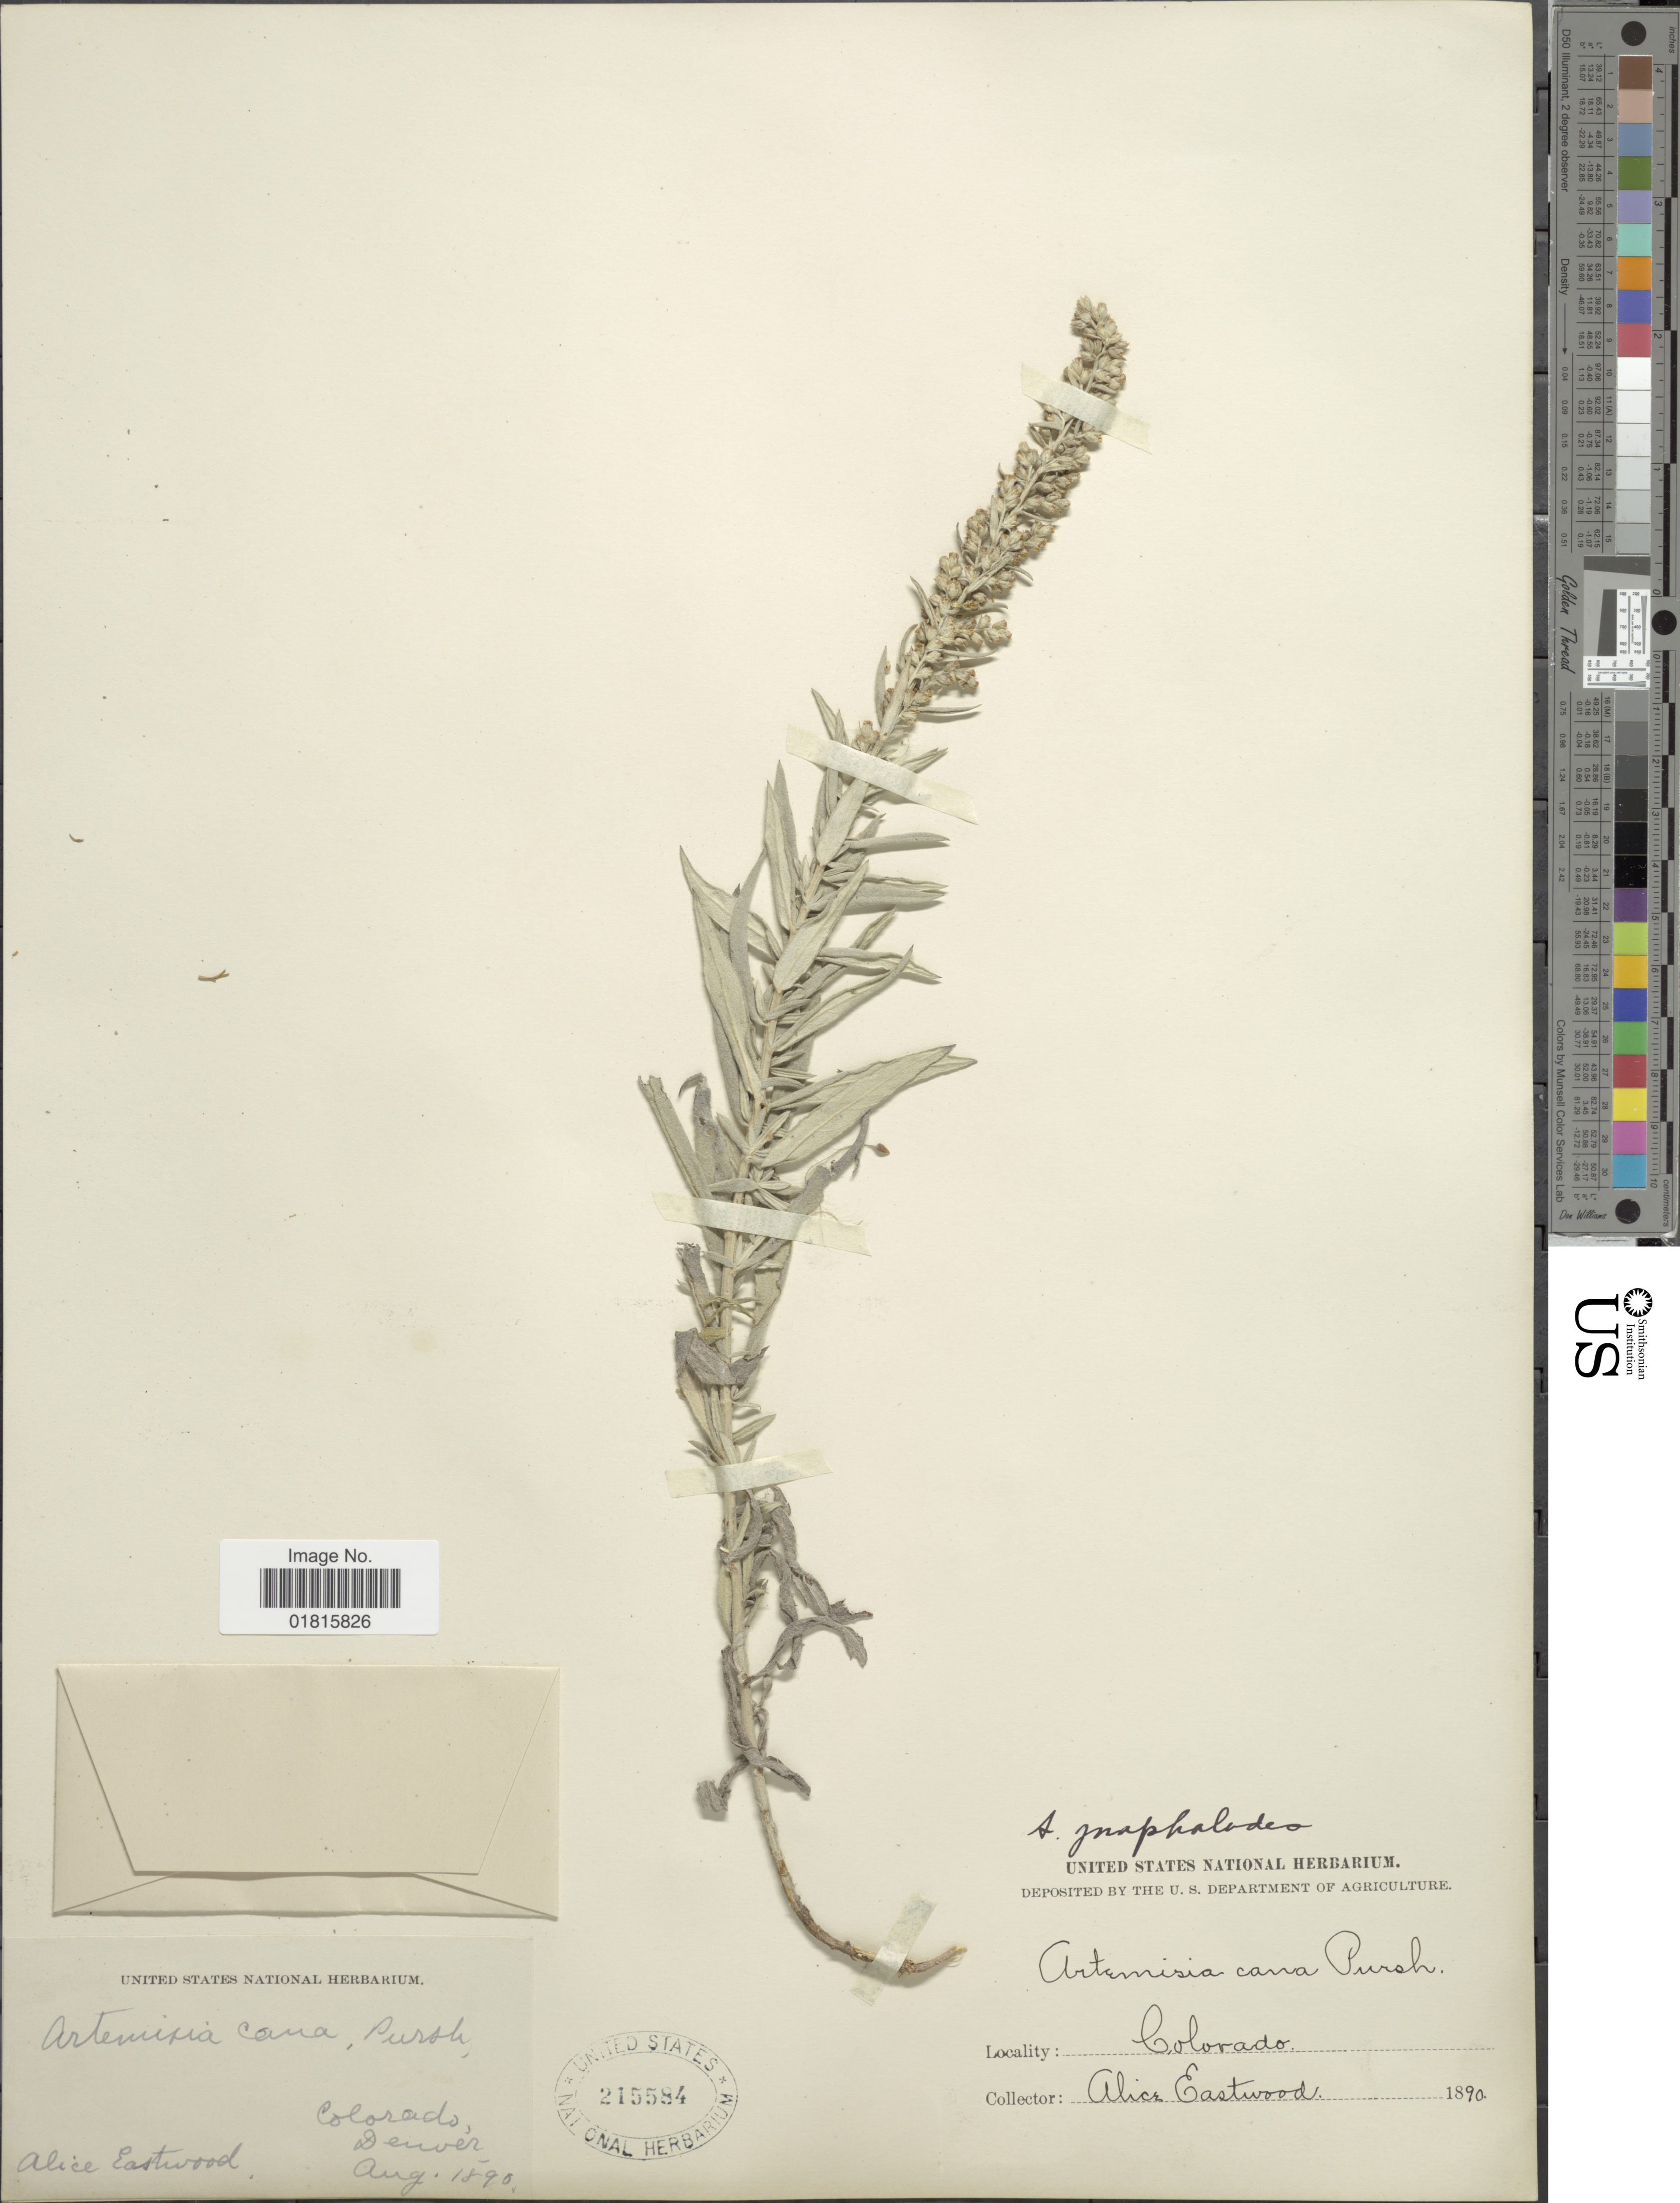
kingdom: Plantae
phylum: Tracheophyta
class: Magnoliopsida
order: Asterales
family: Asteraceae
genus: Artemisia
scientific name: Artemisia gnaphaloides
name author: Nutt.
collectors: A. Eastwood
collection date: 1890-08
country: United States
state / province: Colorado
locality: Denver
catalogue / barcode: US 215584